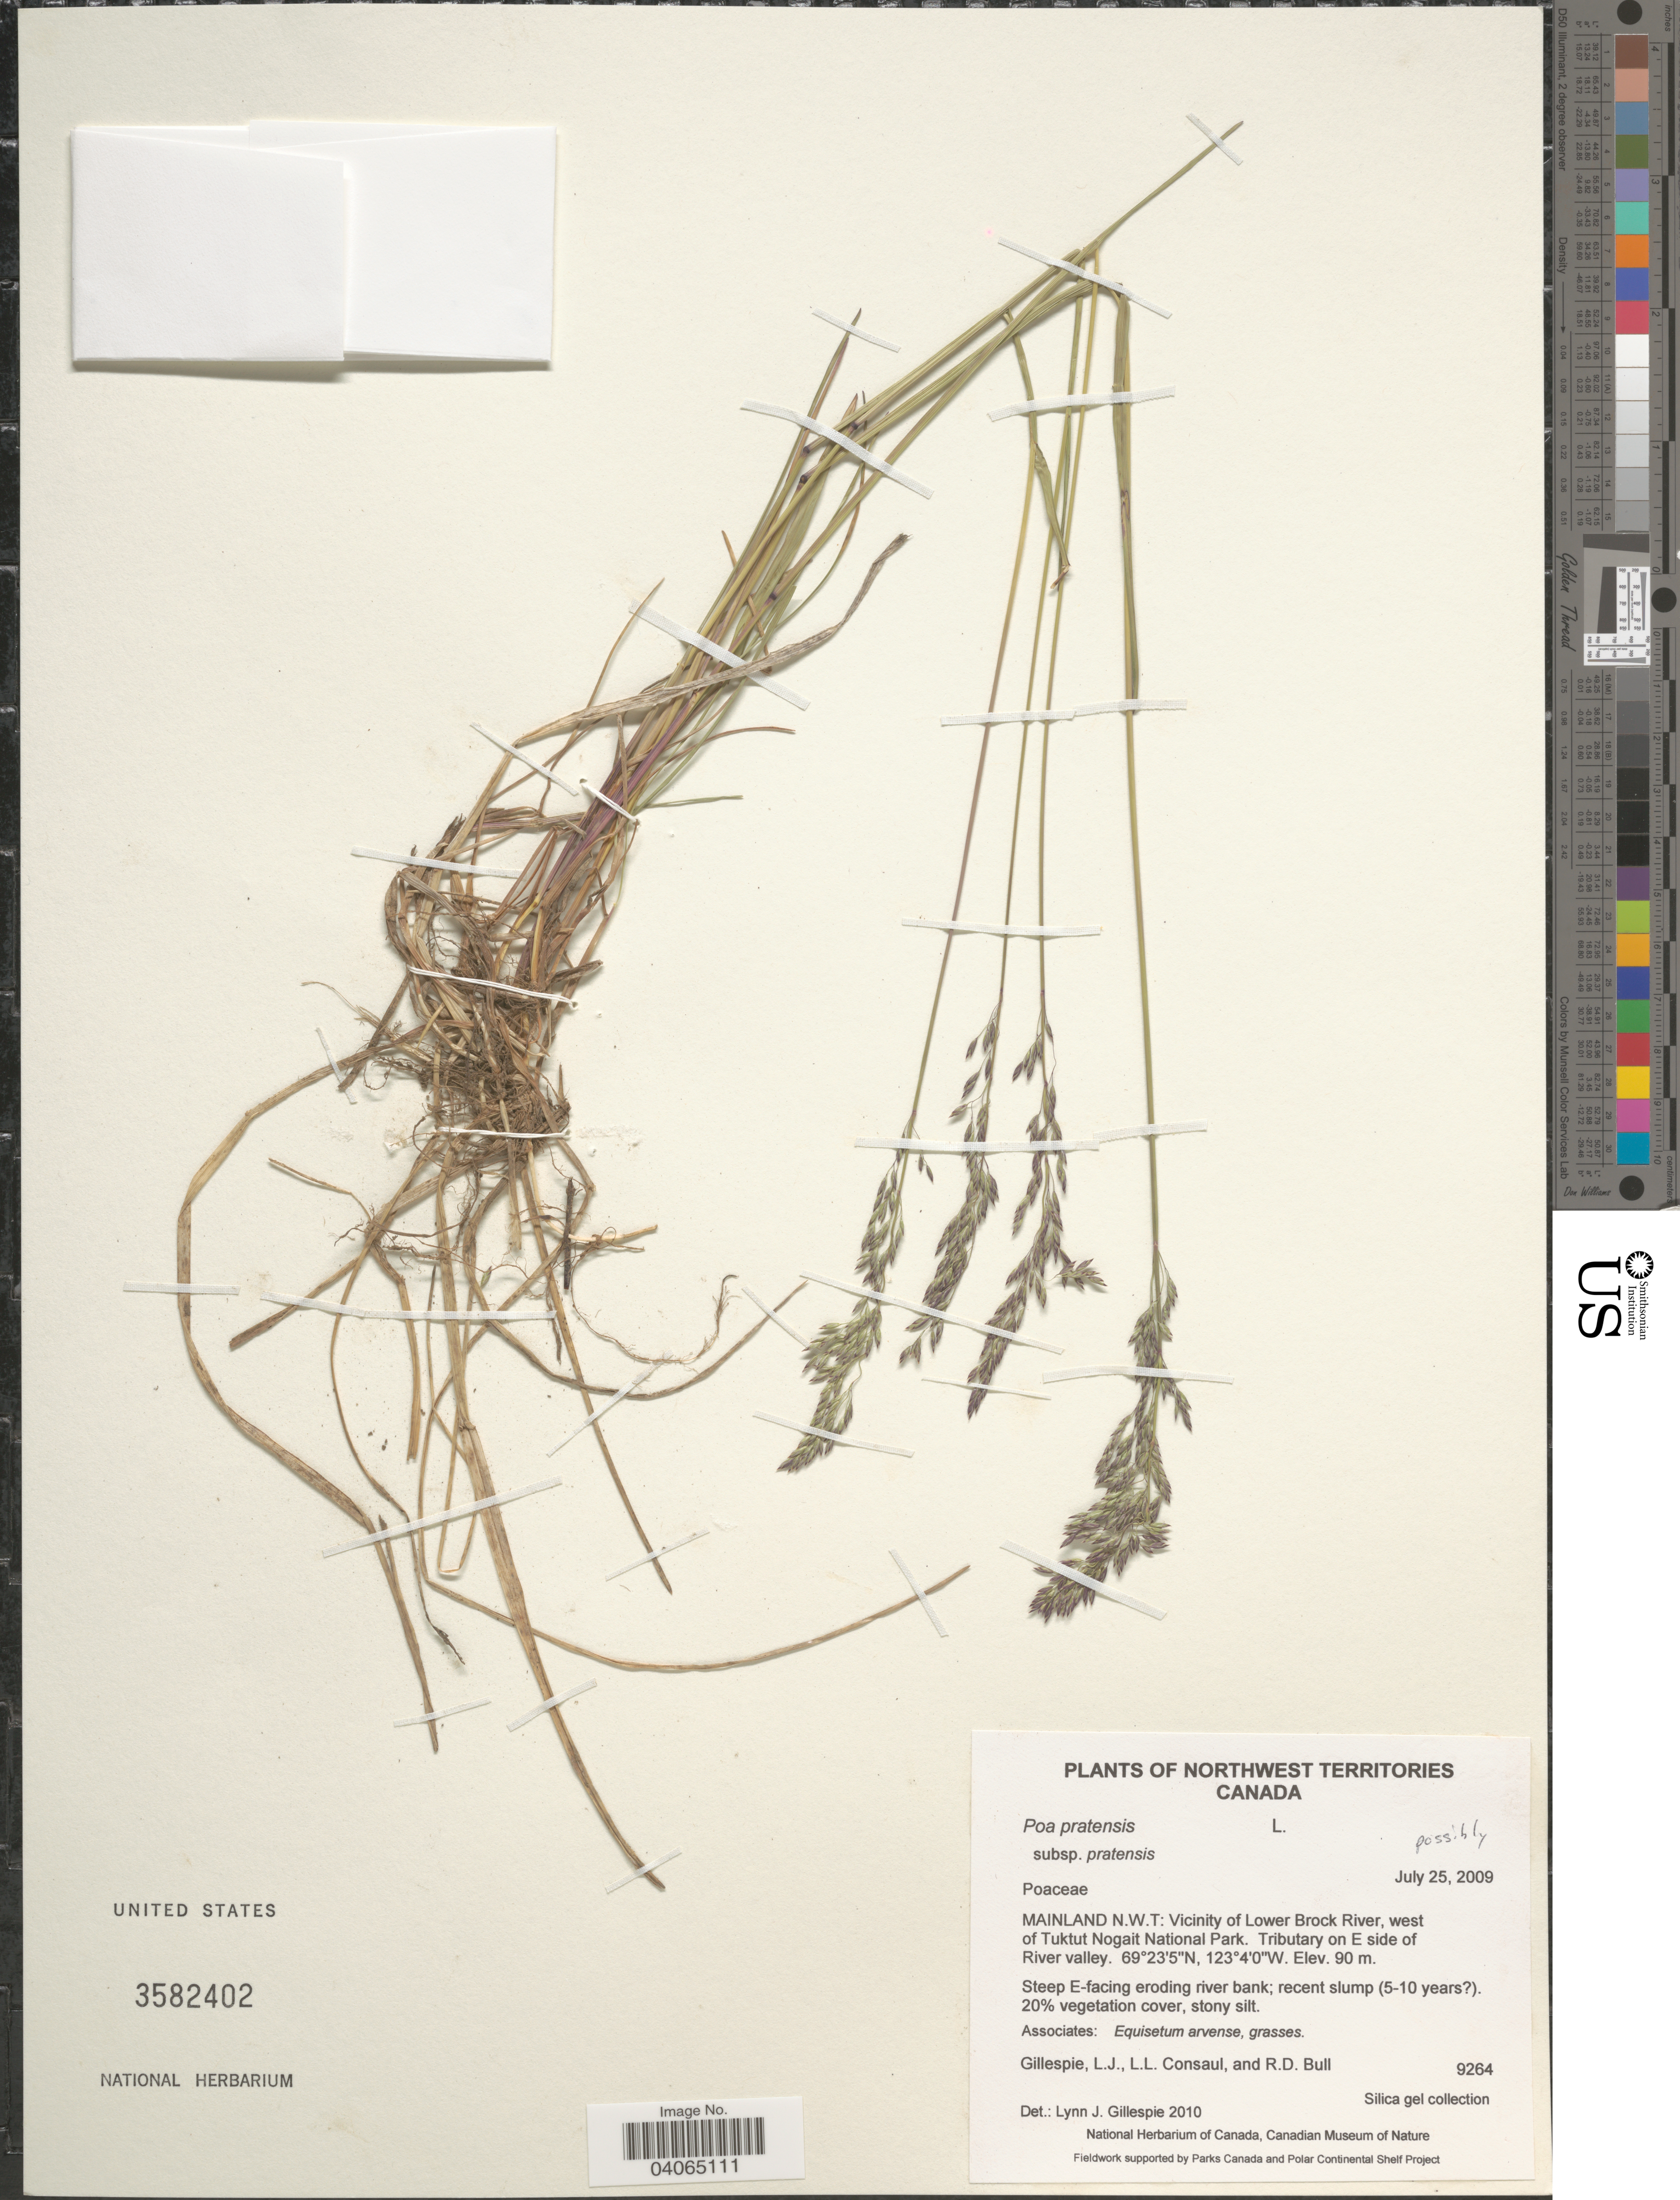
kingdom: Plantae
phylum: Tracheophyta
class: Liliopsida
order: Poales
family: Poaceae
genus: Poa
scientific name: Poa pratensis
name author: L.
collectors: L. Gillespie, L. Consaul & R. Bull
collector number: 9264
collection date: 2009-07-25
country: Canada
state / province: Northwest Territories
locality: Mainland N.W.T: Vicinity of Lower Brock River, west of Tuktut Nogait National Park. Tributary on E side of River valley. Steep E-facing eroding river bank.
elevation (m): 90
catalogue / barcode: US 3582402